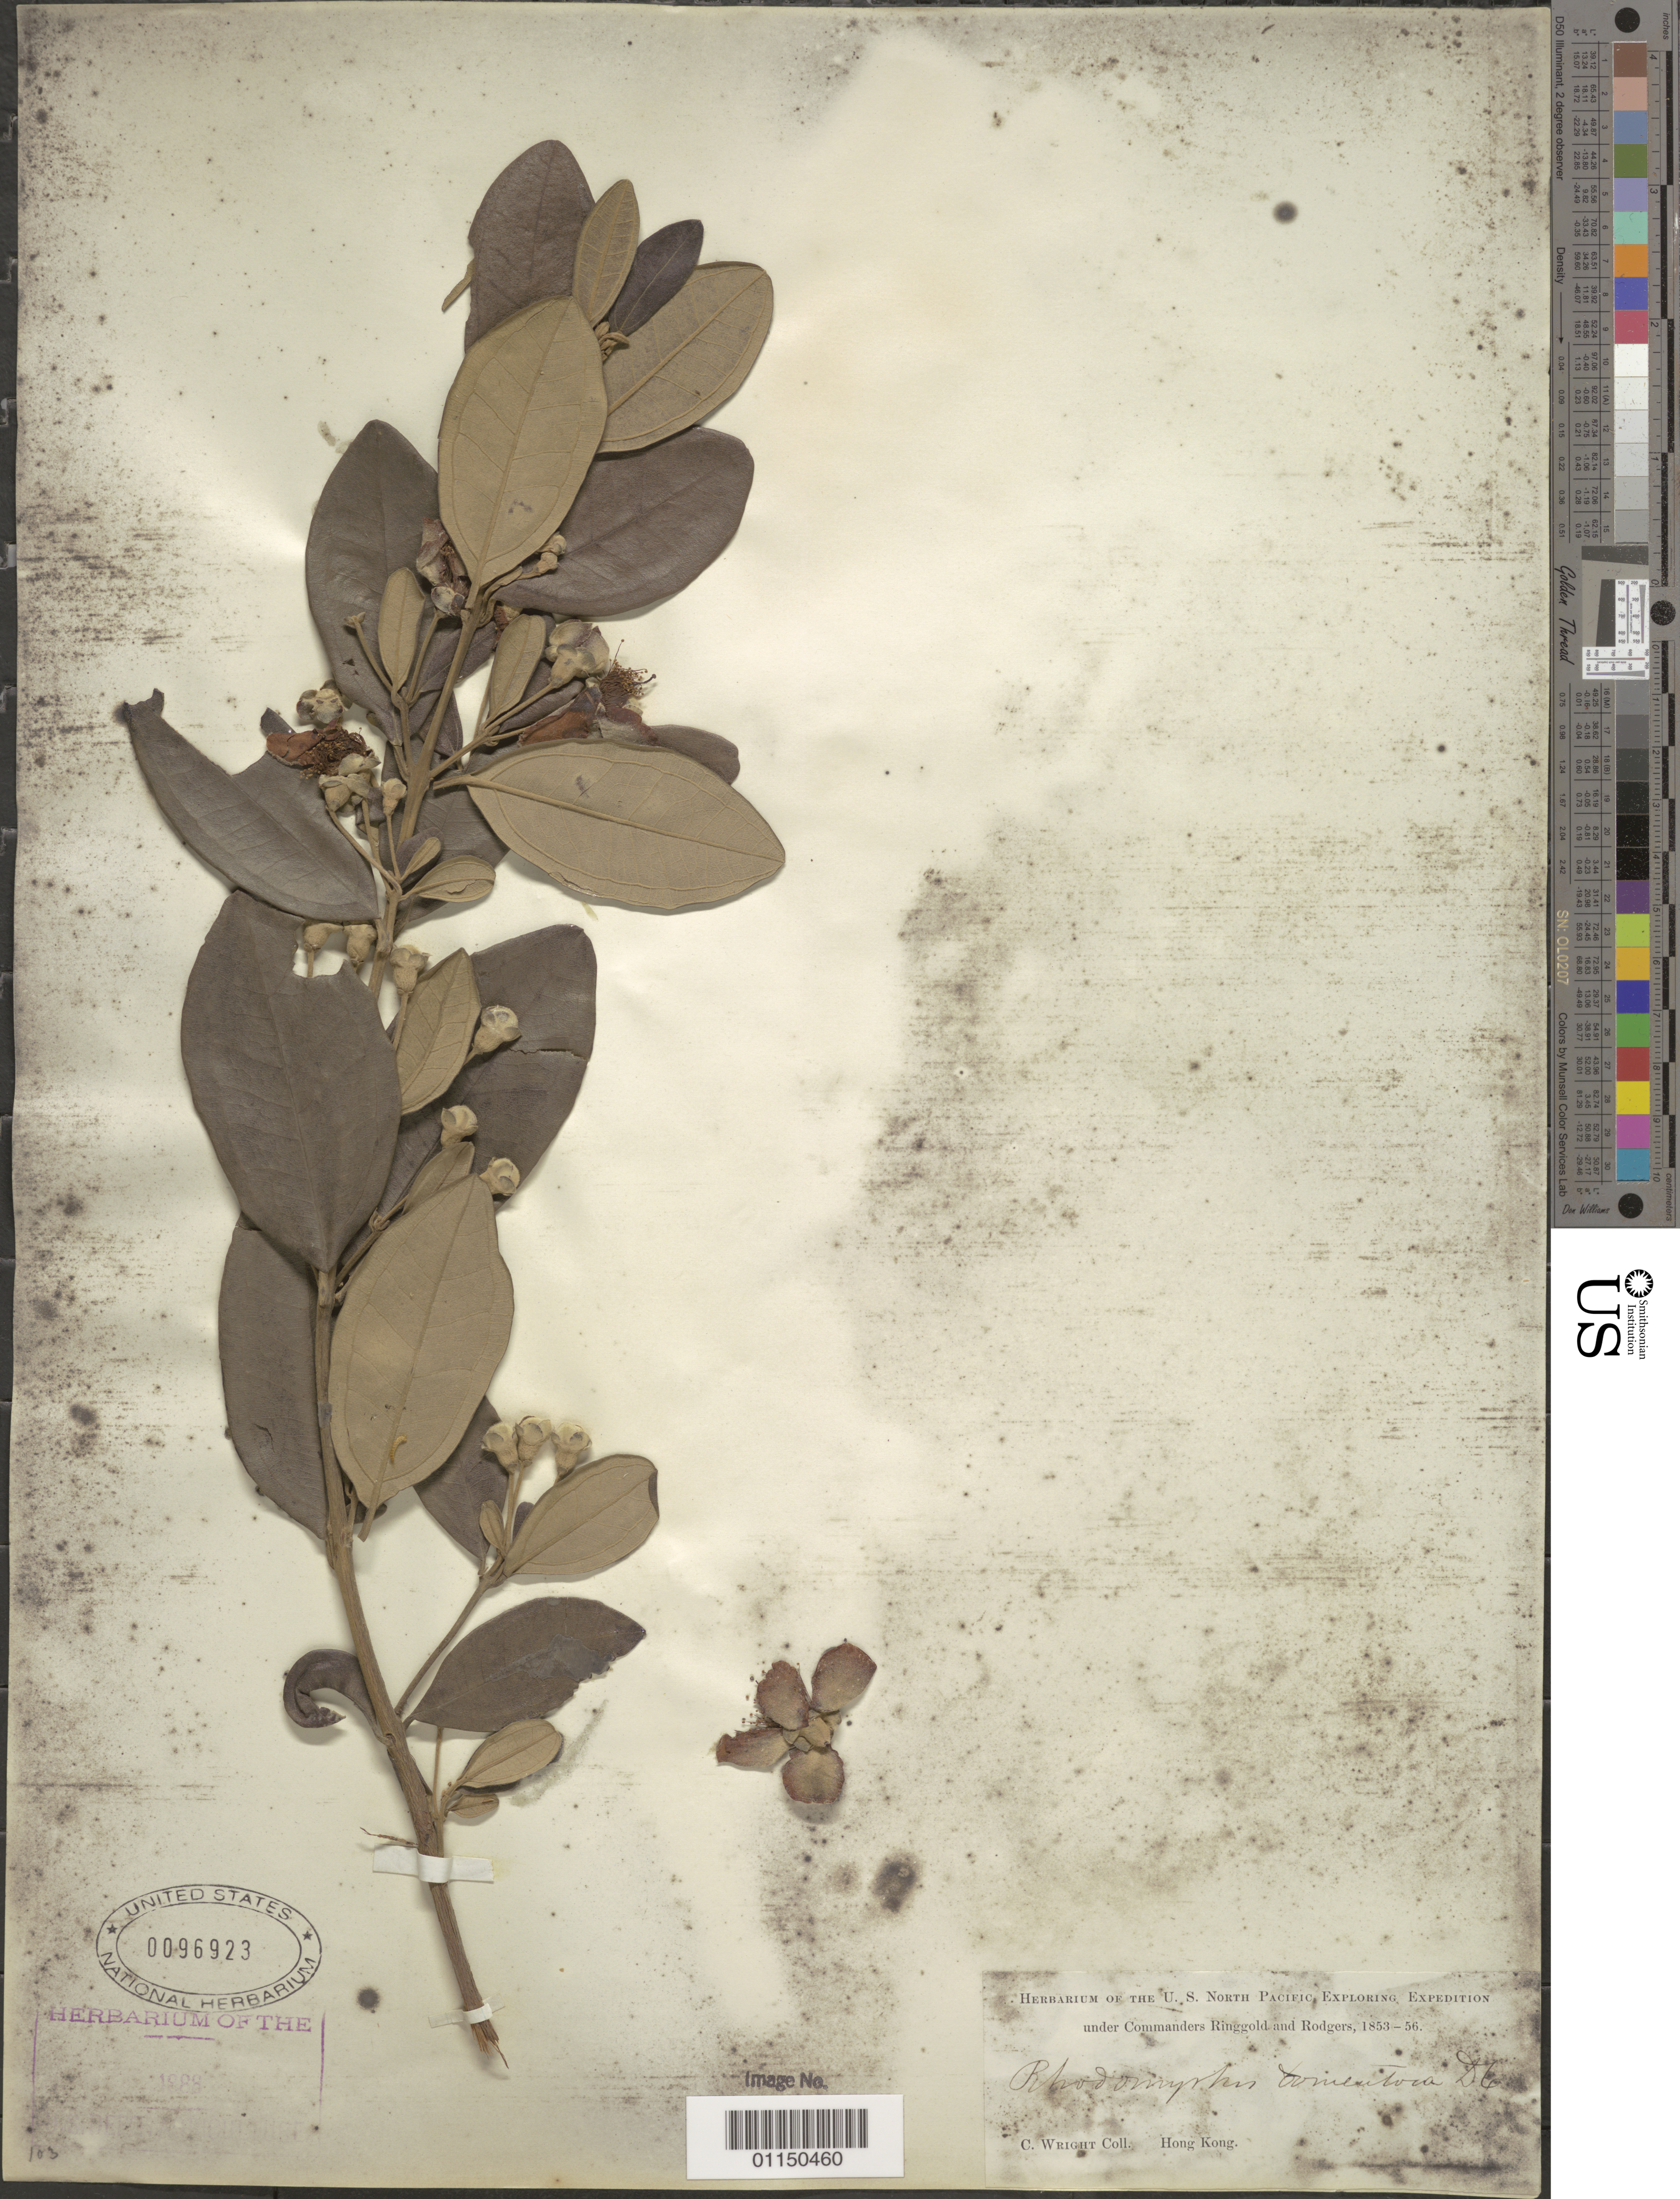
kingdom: Plantae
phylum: Tracheophyta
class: Magnoliopsida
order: Myrtales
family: Myrtaceae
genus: Rhodomyrtus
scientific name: Rhodomyrtus tomentosa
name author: (Aiton) Hassk.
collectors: C. Wright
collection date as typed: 1853 to -- -- 1856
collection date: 1853/1856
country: China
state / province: Hong Kong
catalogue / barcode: US 96923